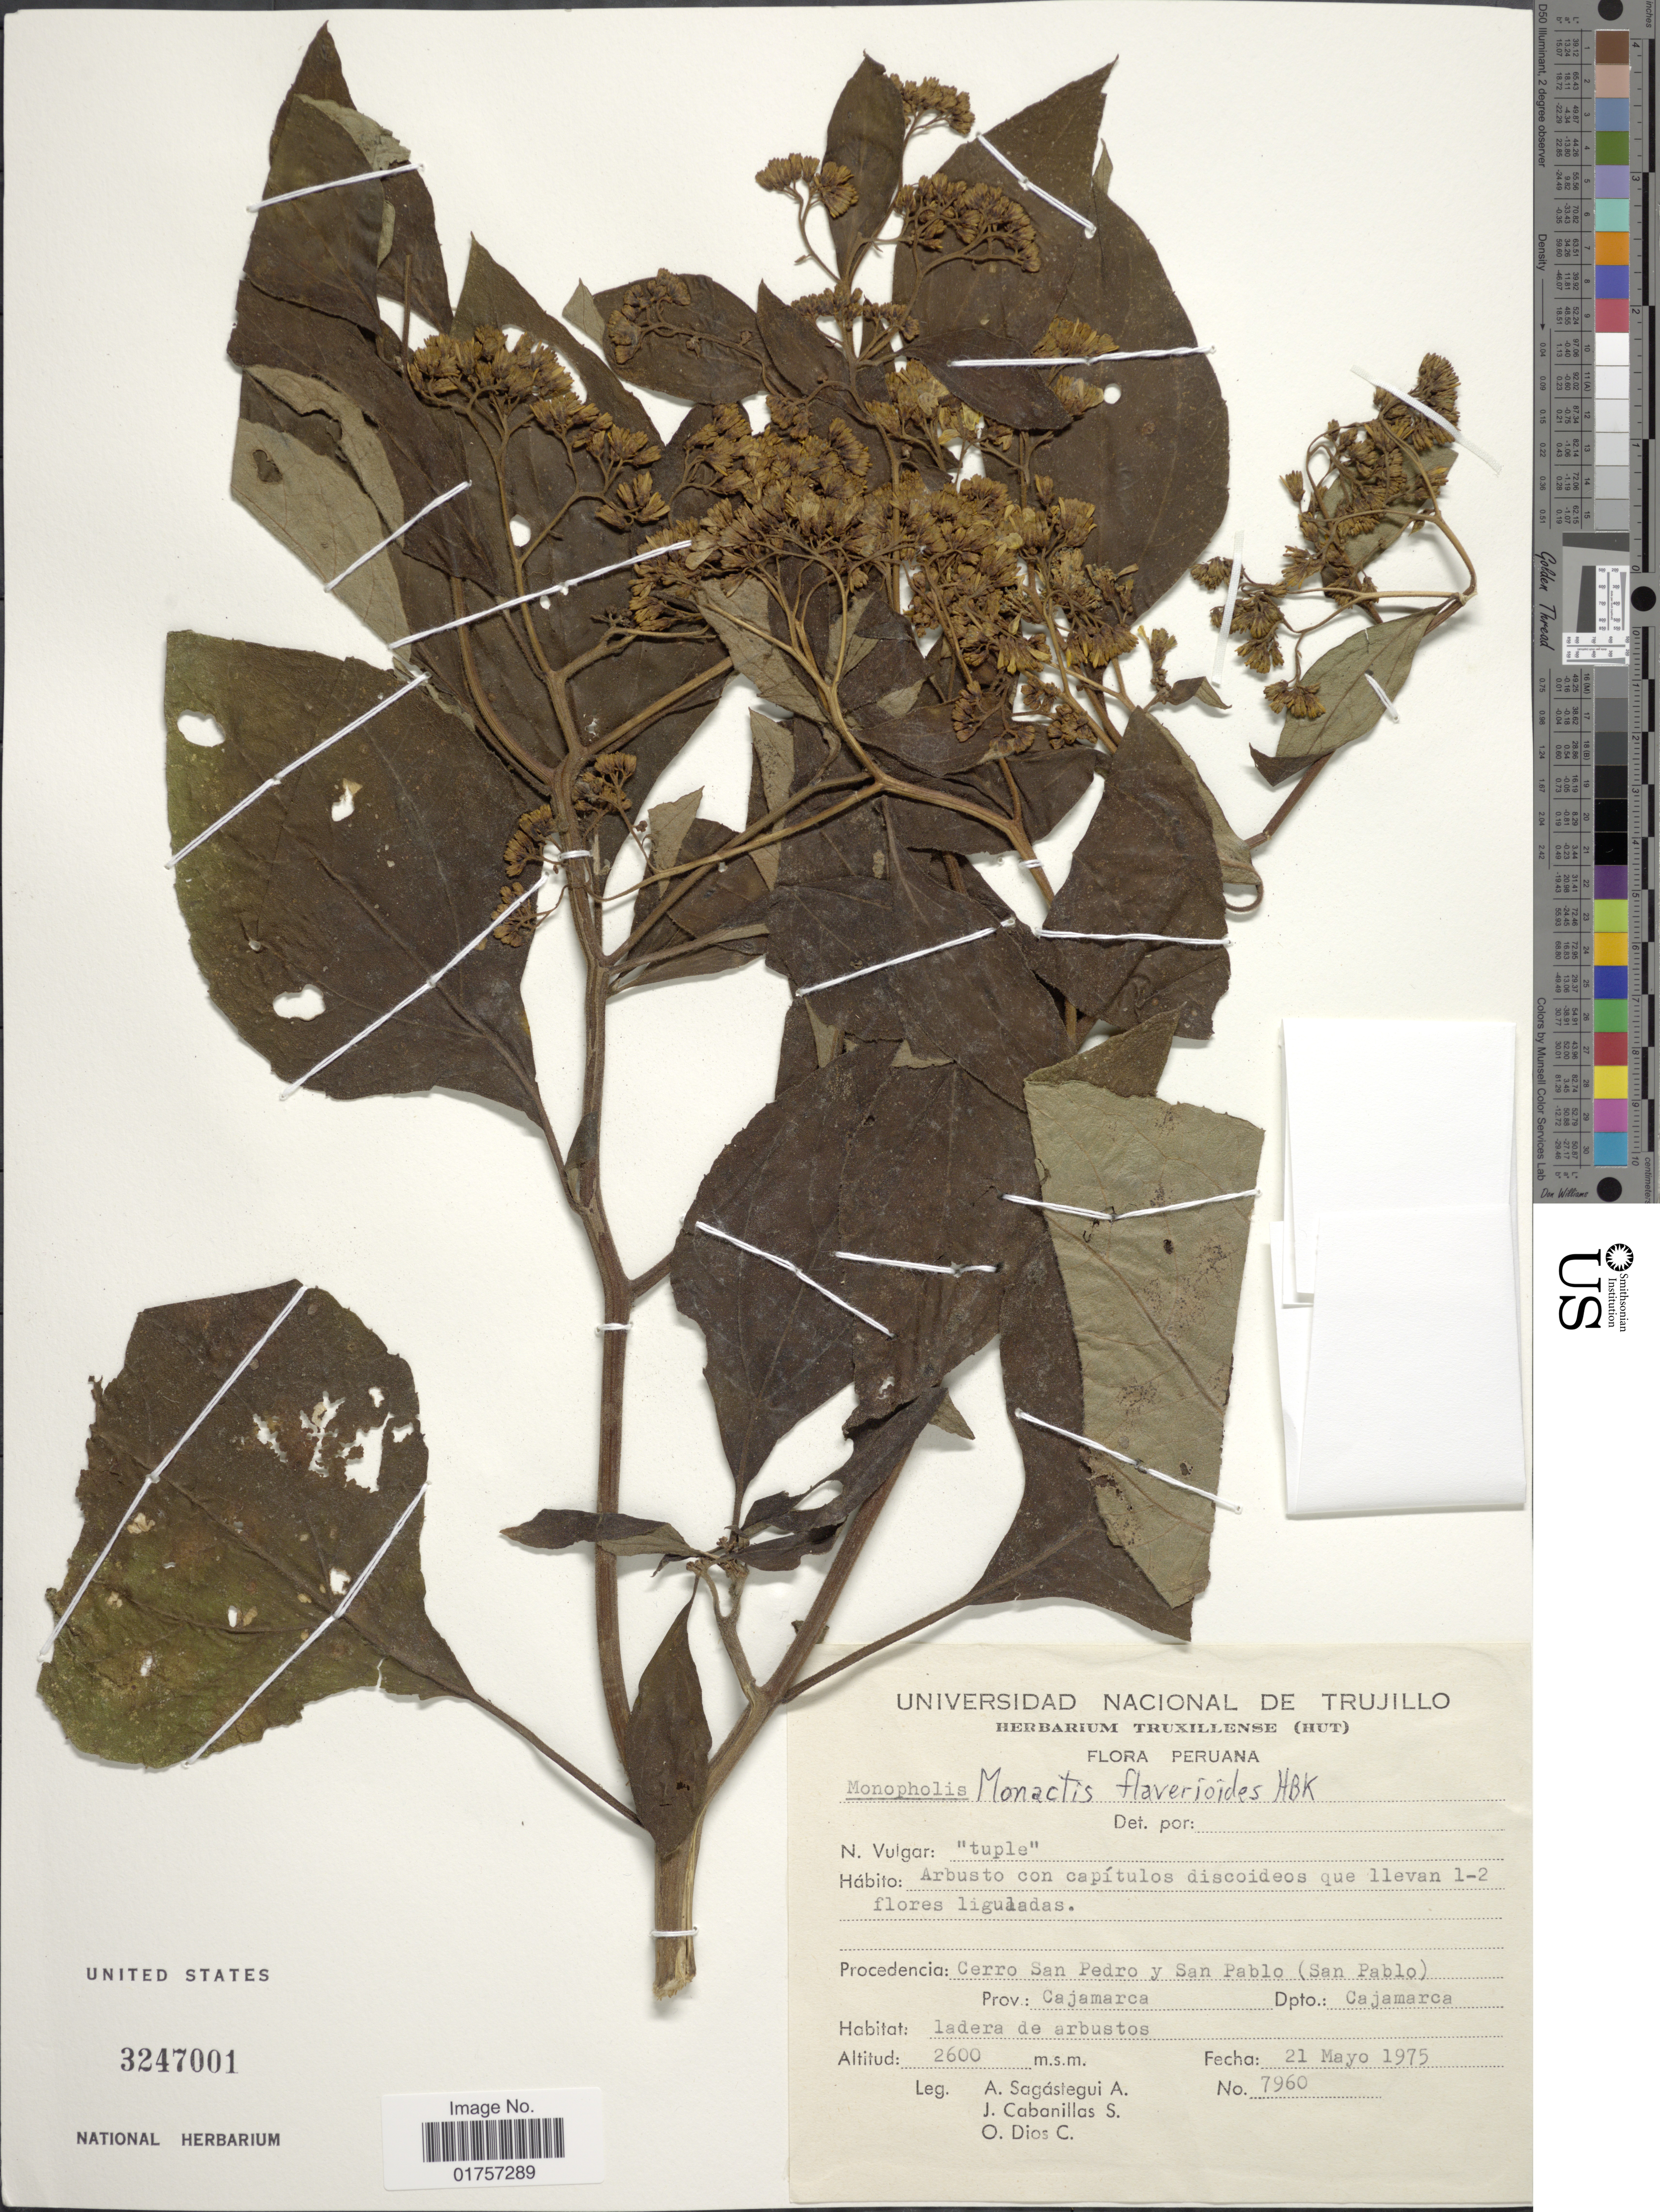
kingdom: Plantae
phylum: Tracheophyta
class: Magnoliopsida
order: Asterales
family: Asteraceae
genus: Monactis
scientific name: Monactis flaverioides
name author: Humb.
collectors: A. Sagástegui A., J. Cabanillas S. & O. Dios C.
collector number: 7960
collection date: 1975-05-21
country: Peru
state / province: Cajamarca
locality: Procedencia: Cerro San Pedro y San Pablo (San Pablo). Prov.: Cajamarca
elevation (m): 2600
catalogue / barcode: US 3247001